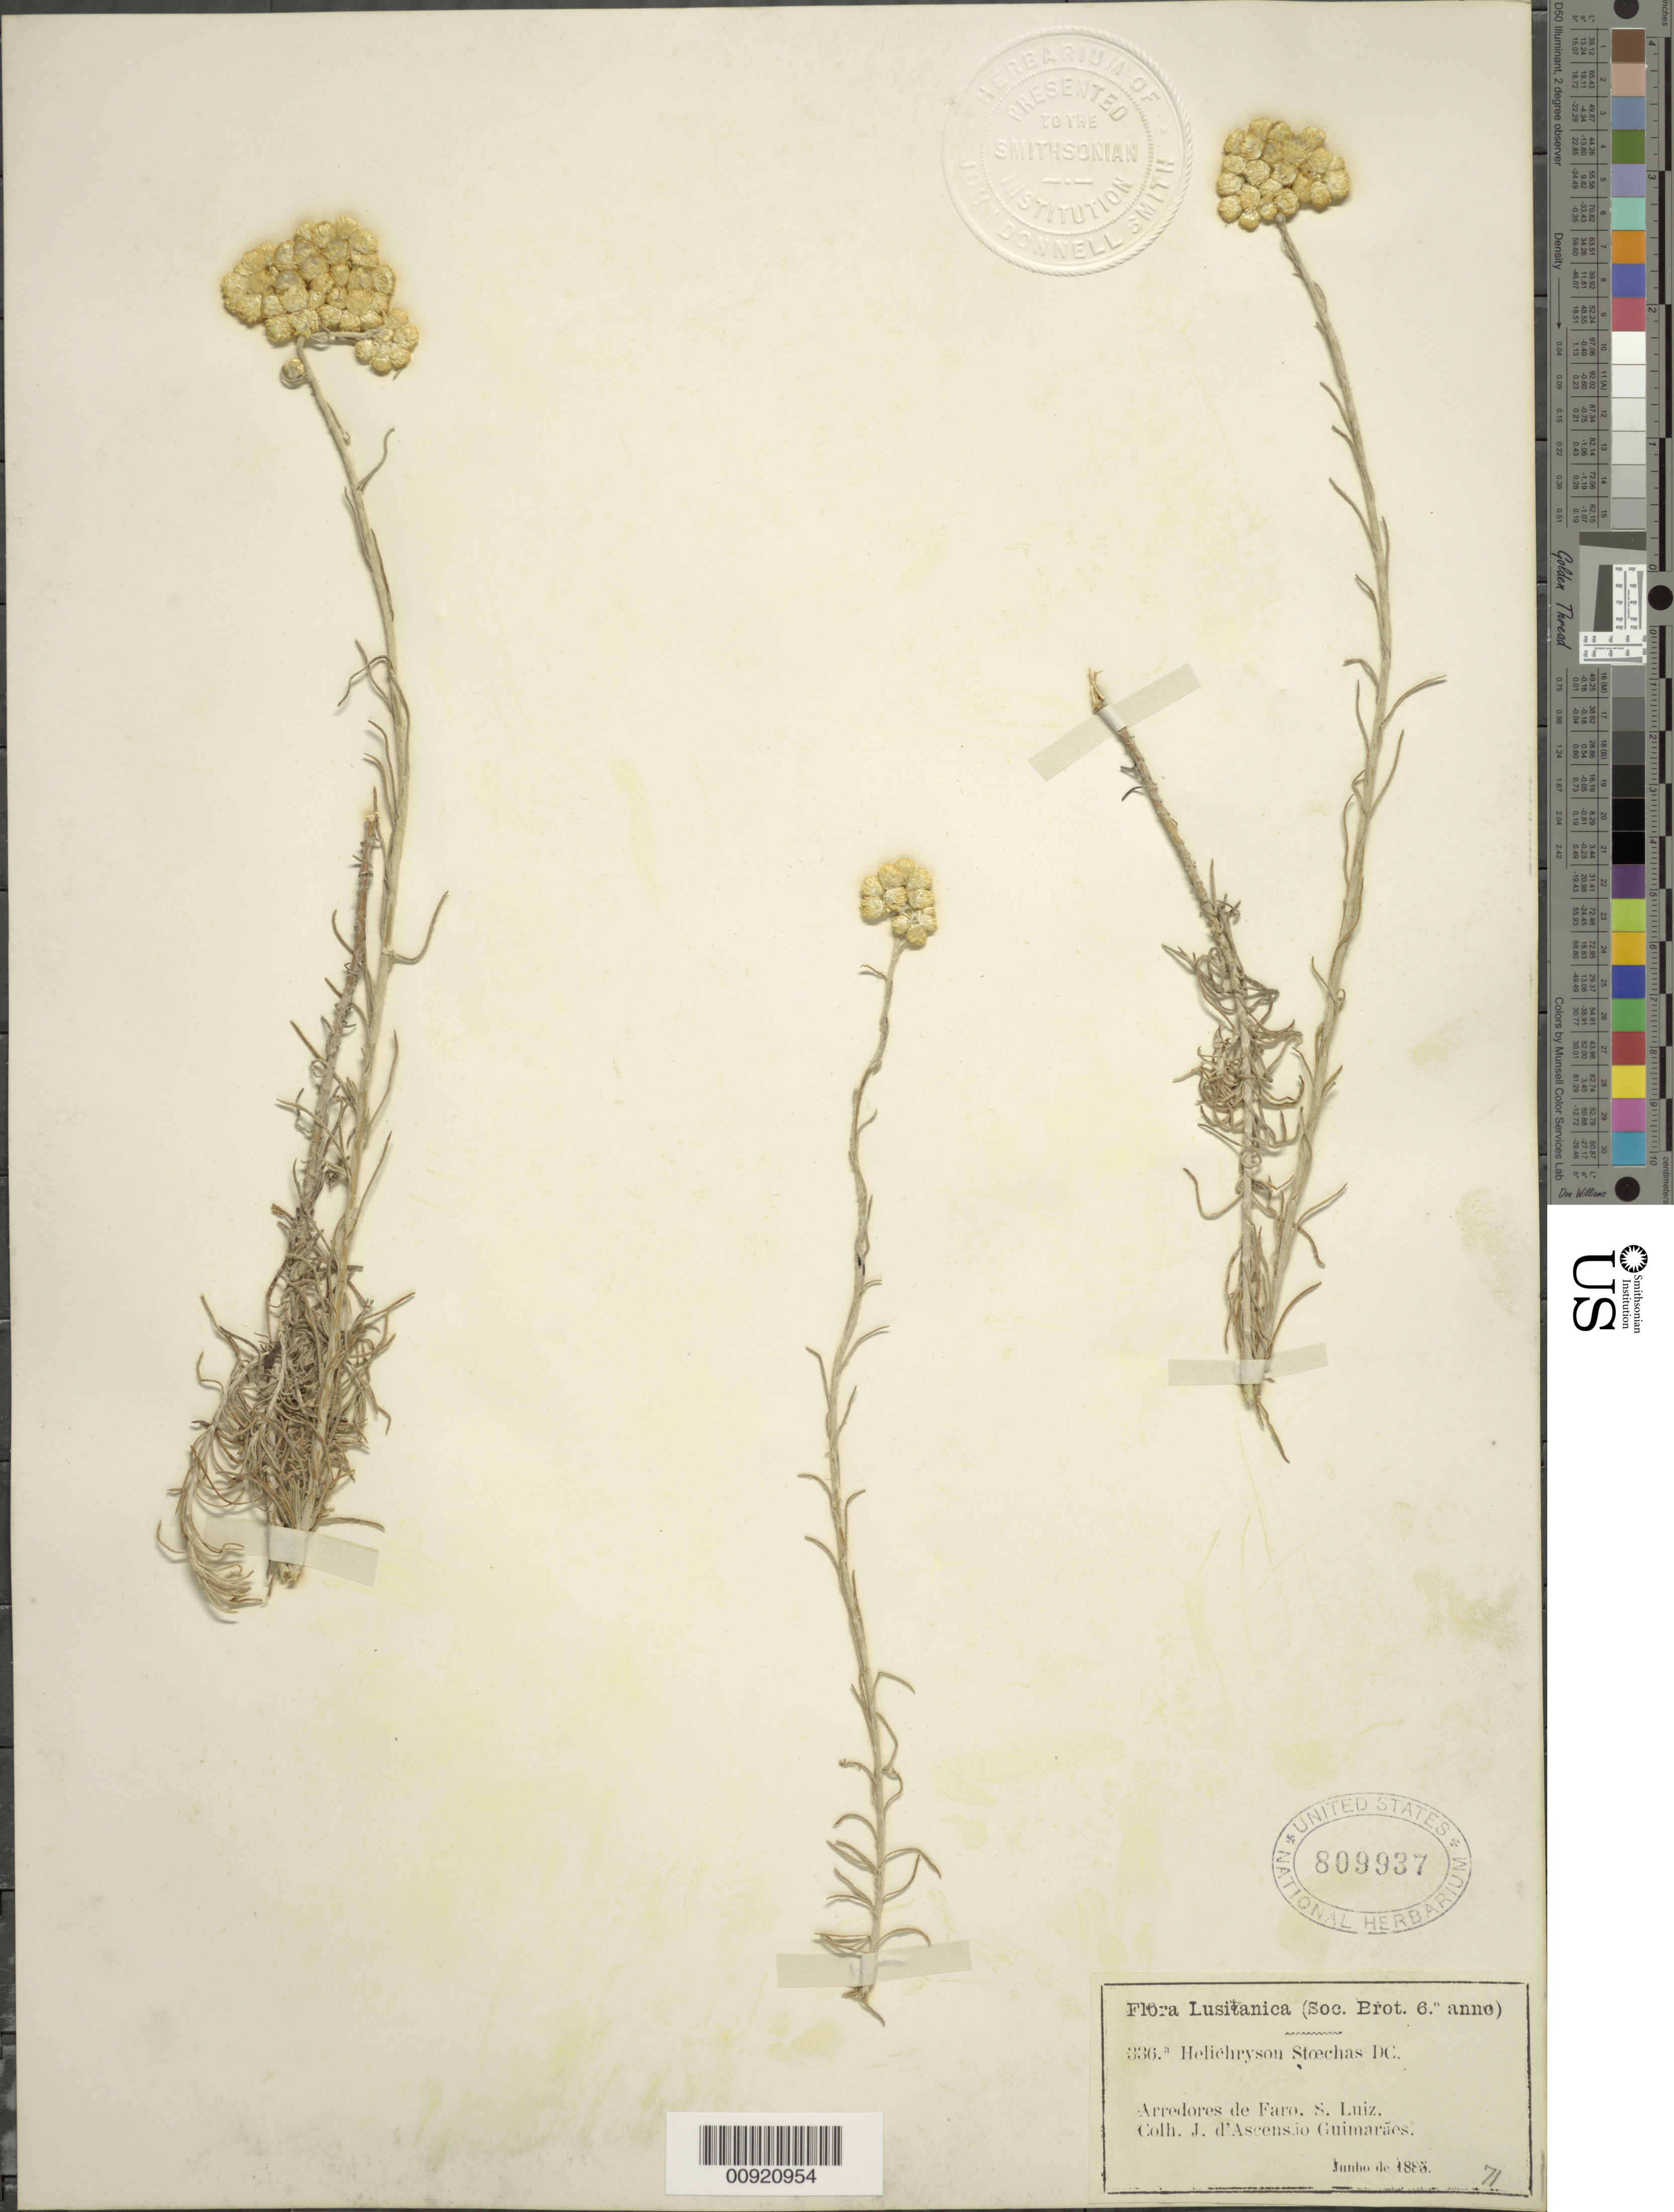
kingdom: Plantae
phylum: Tracheophyta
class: Magnoliopsida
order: Asterales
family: Asteraceae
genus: Helichrysum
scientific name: Helichrysum stoechas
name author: DC.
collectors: Guimaraes, J.A.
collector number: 336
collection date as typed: Jun 1885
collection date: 1885-06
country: Portugal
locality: Arredores de Faro. S. Luiz.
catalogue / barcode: US 809937